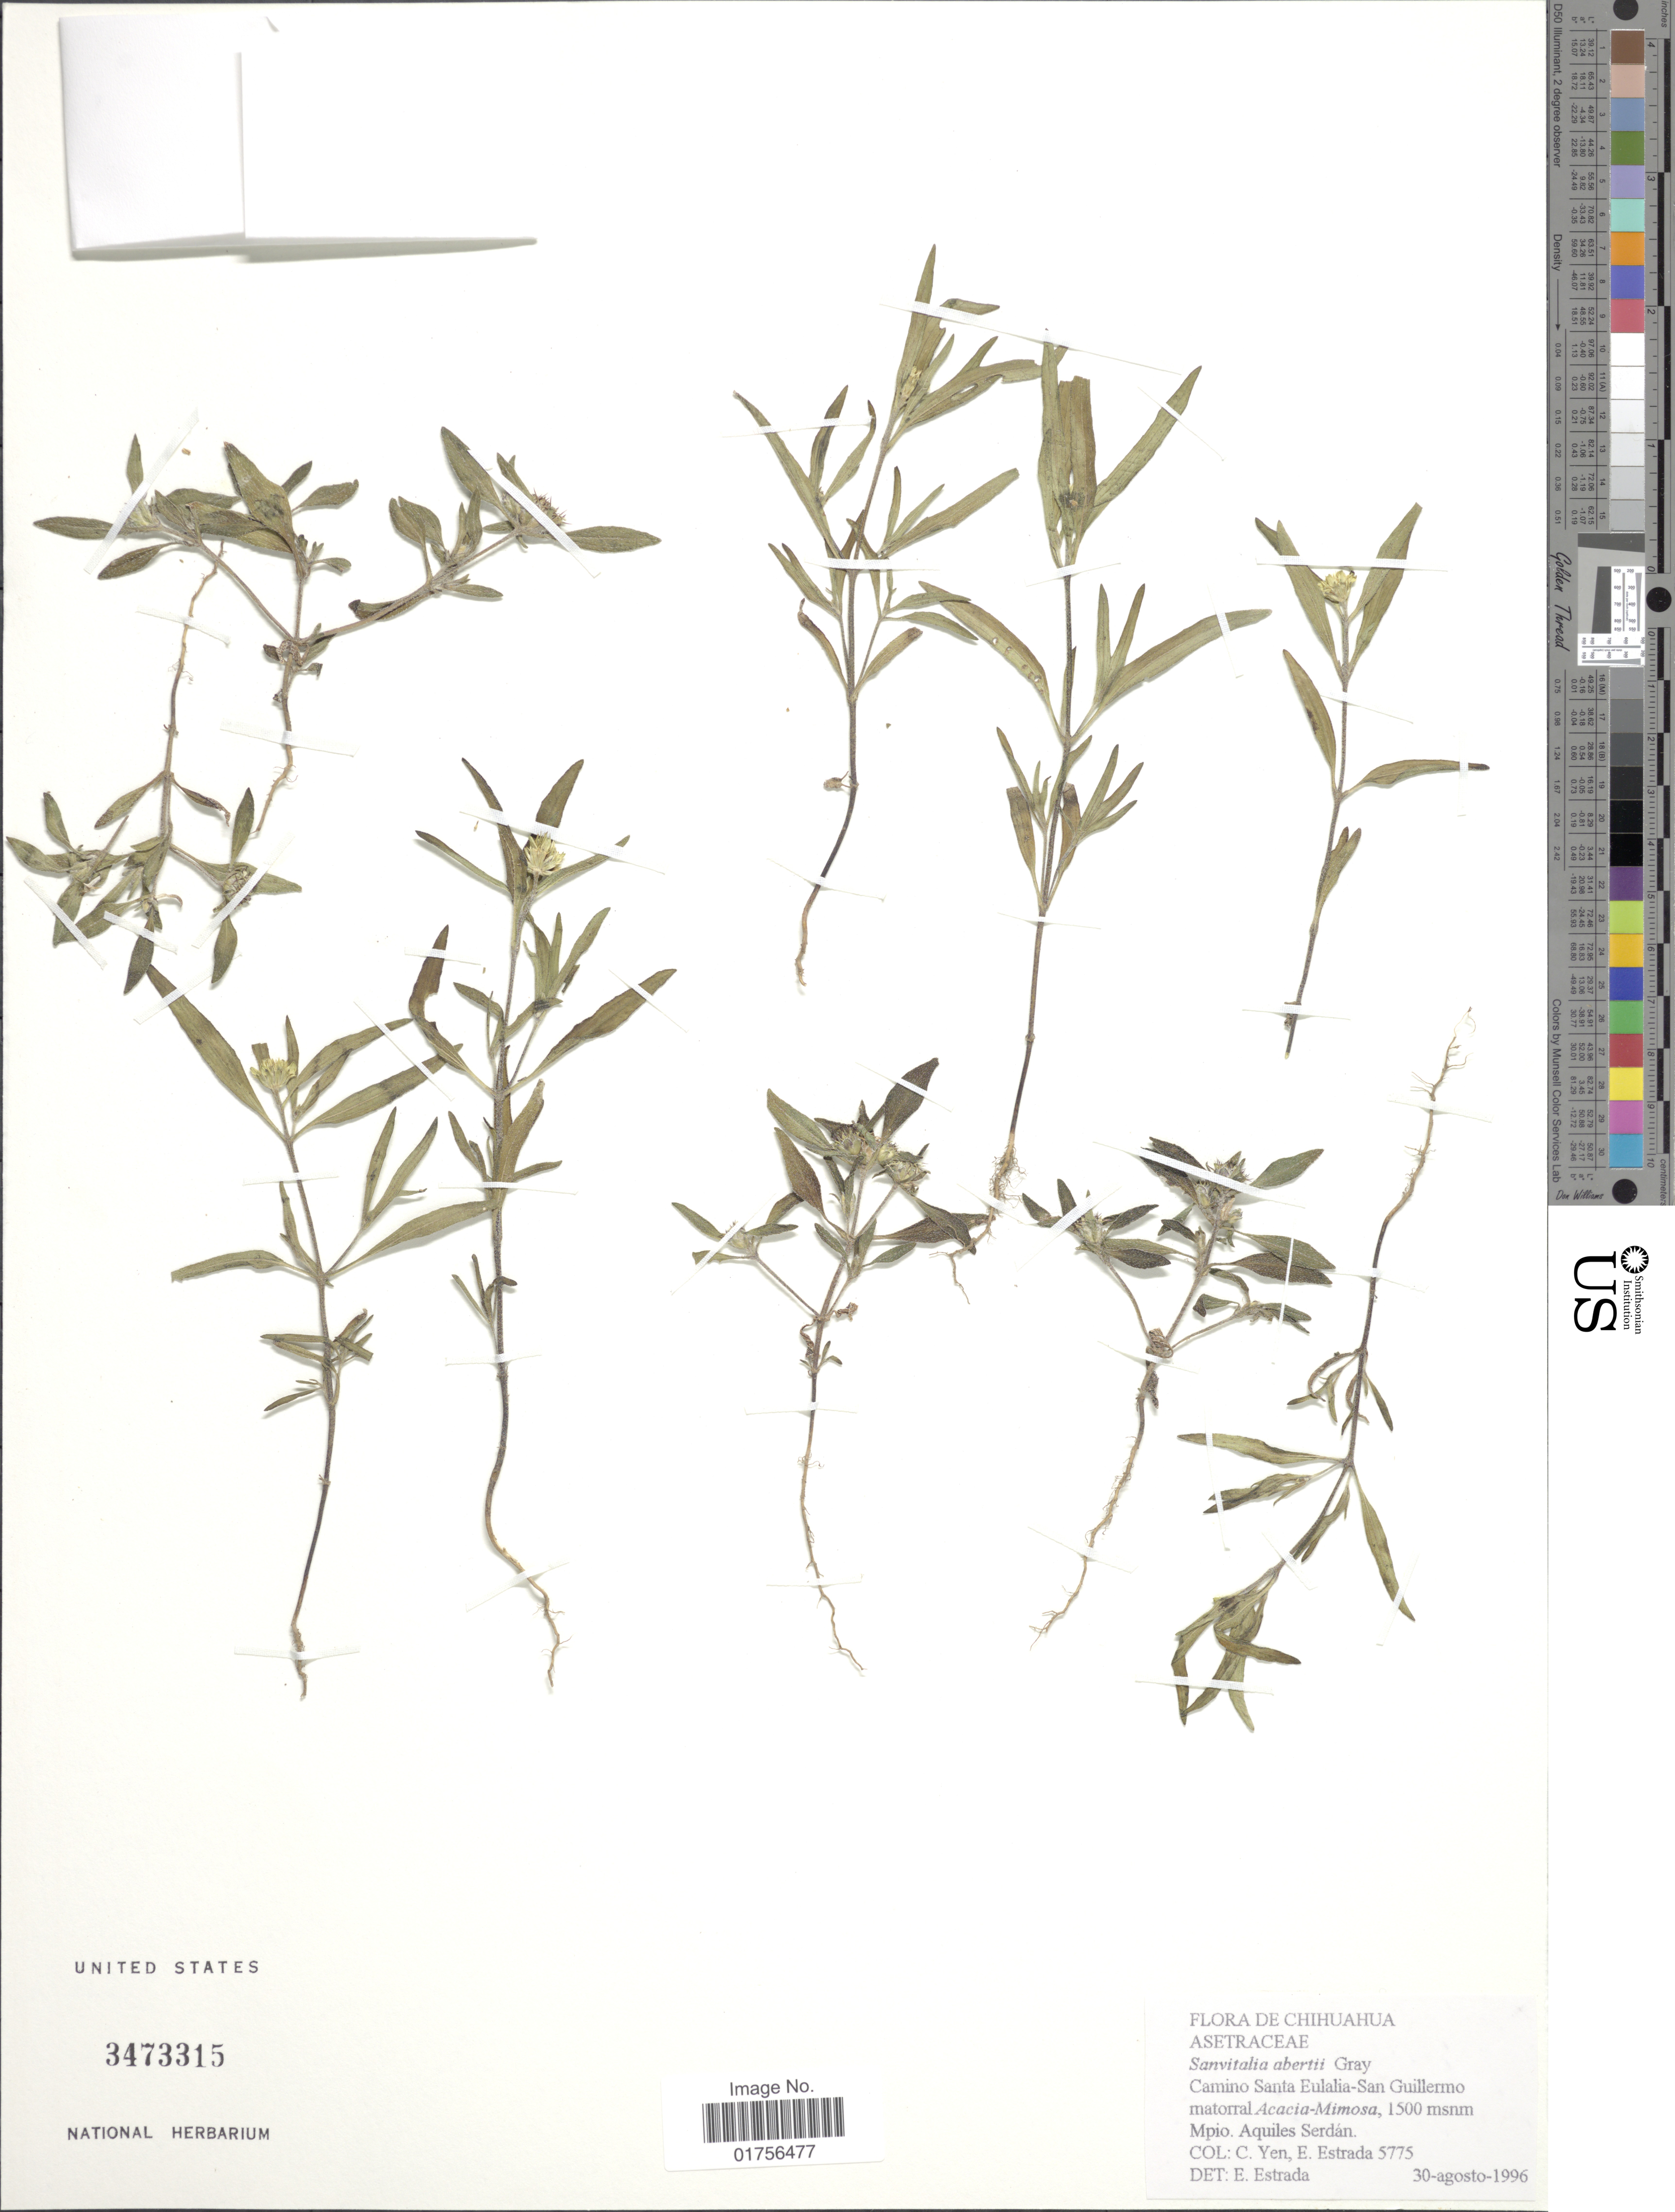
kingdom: Plantae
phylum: Tracheophyta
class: Magnoliopsida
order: Asterales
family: Asteraceae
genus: Sanvitalia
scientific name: Sanvitalia aberti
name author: A. Gray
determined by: Skibicki, Samuel V.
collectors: C. Yen & E. Estrada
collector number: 5775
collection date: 1996-08-30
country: Mexico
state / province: Chihuahua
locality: Camino Santa Eulalia-San Guillermo matorral, Mpio. Aquiles Serdan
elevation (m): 1500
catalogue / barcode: US 3473315